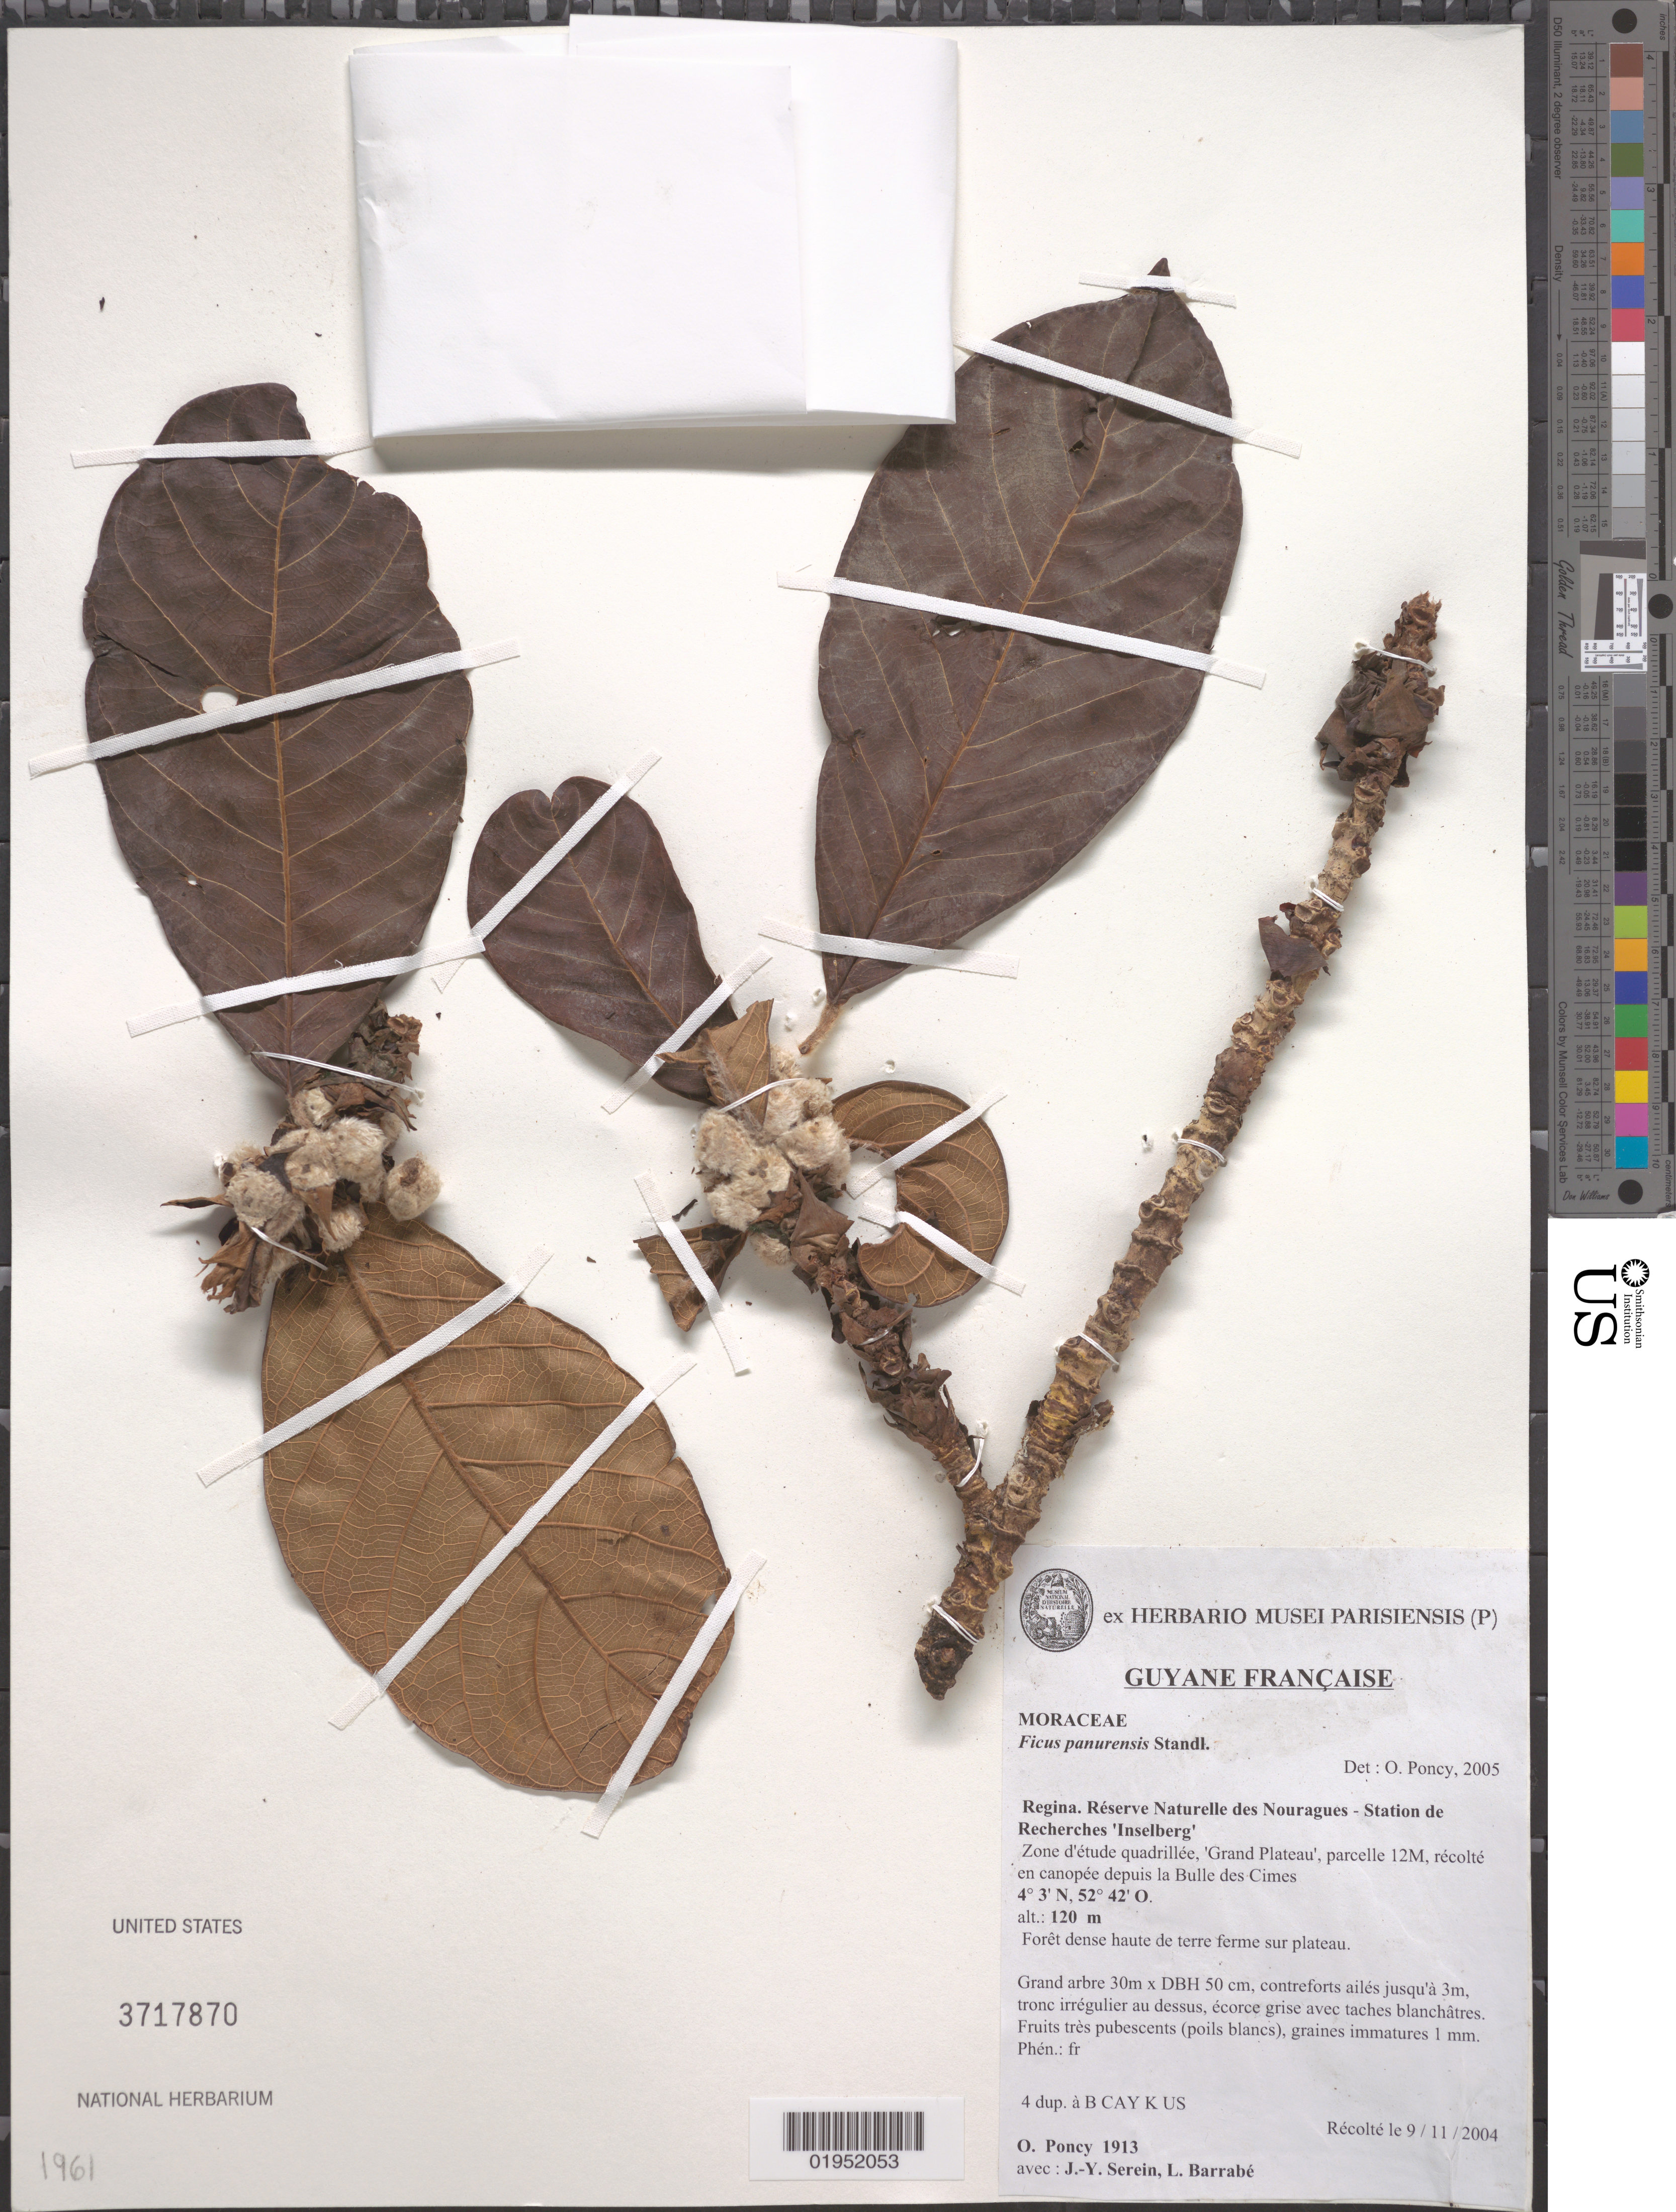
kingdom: Plantae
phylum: Tracheophyta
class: Magnoliopsida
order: Rosales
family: Moraceae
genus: Ficus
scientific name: Ficus panurensis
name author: Standl.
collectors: O. Poncy, J. Serein & L. Barrabé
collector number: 1913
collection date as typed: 9 Nov 2004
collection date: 2004-11-09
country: French Guiana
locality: Regina. Réserve Naturelle des Nouragues - Station de Recherches "Inselberg", Zone d'etude quadrillee, 'Grand Plateau', arbre 12M13, recolte en camopee depuis la Bulle des Cimes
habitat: Foret dense haute de terre ferme sur plateau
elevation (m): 120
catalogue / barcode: US 3717870